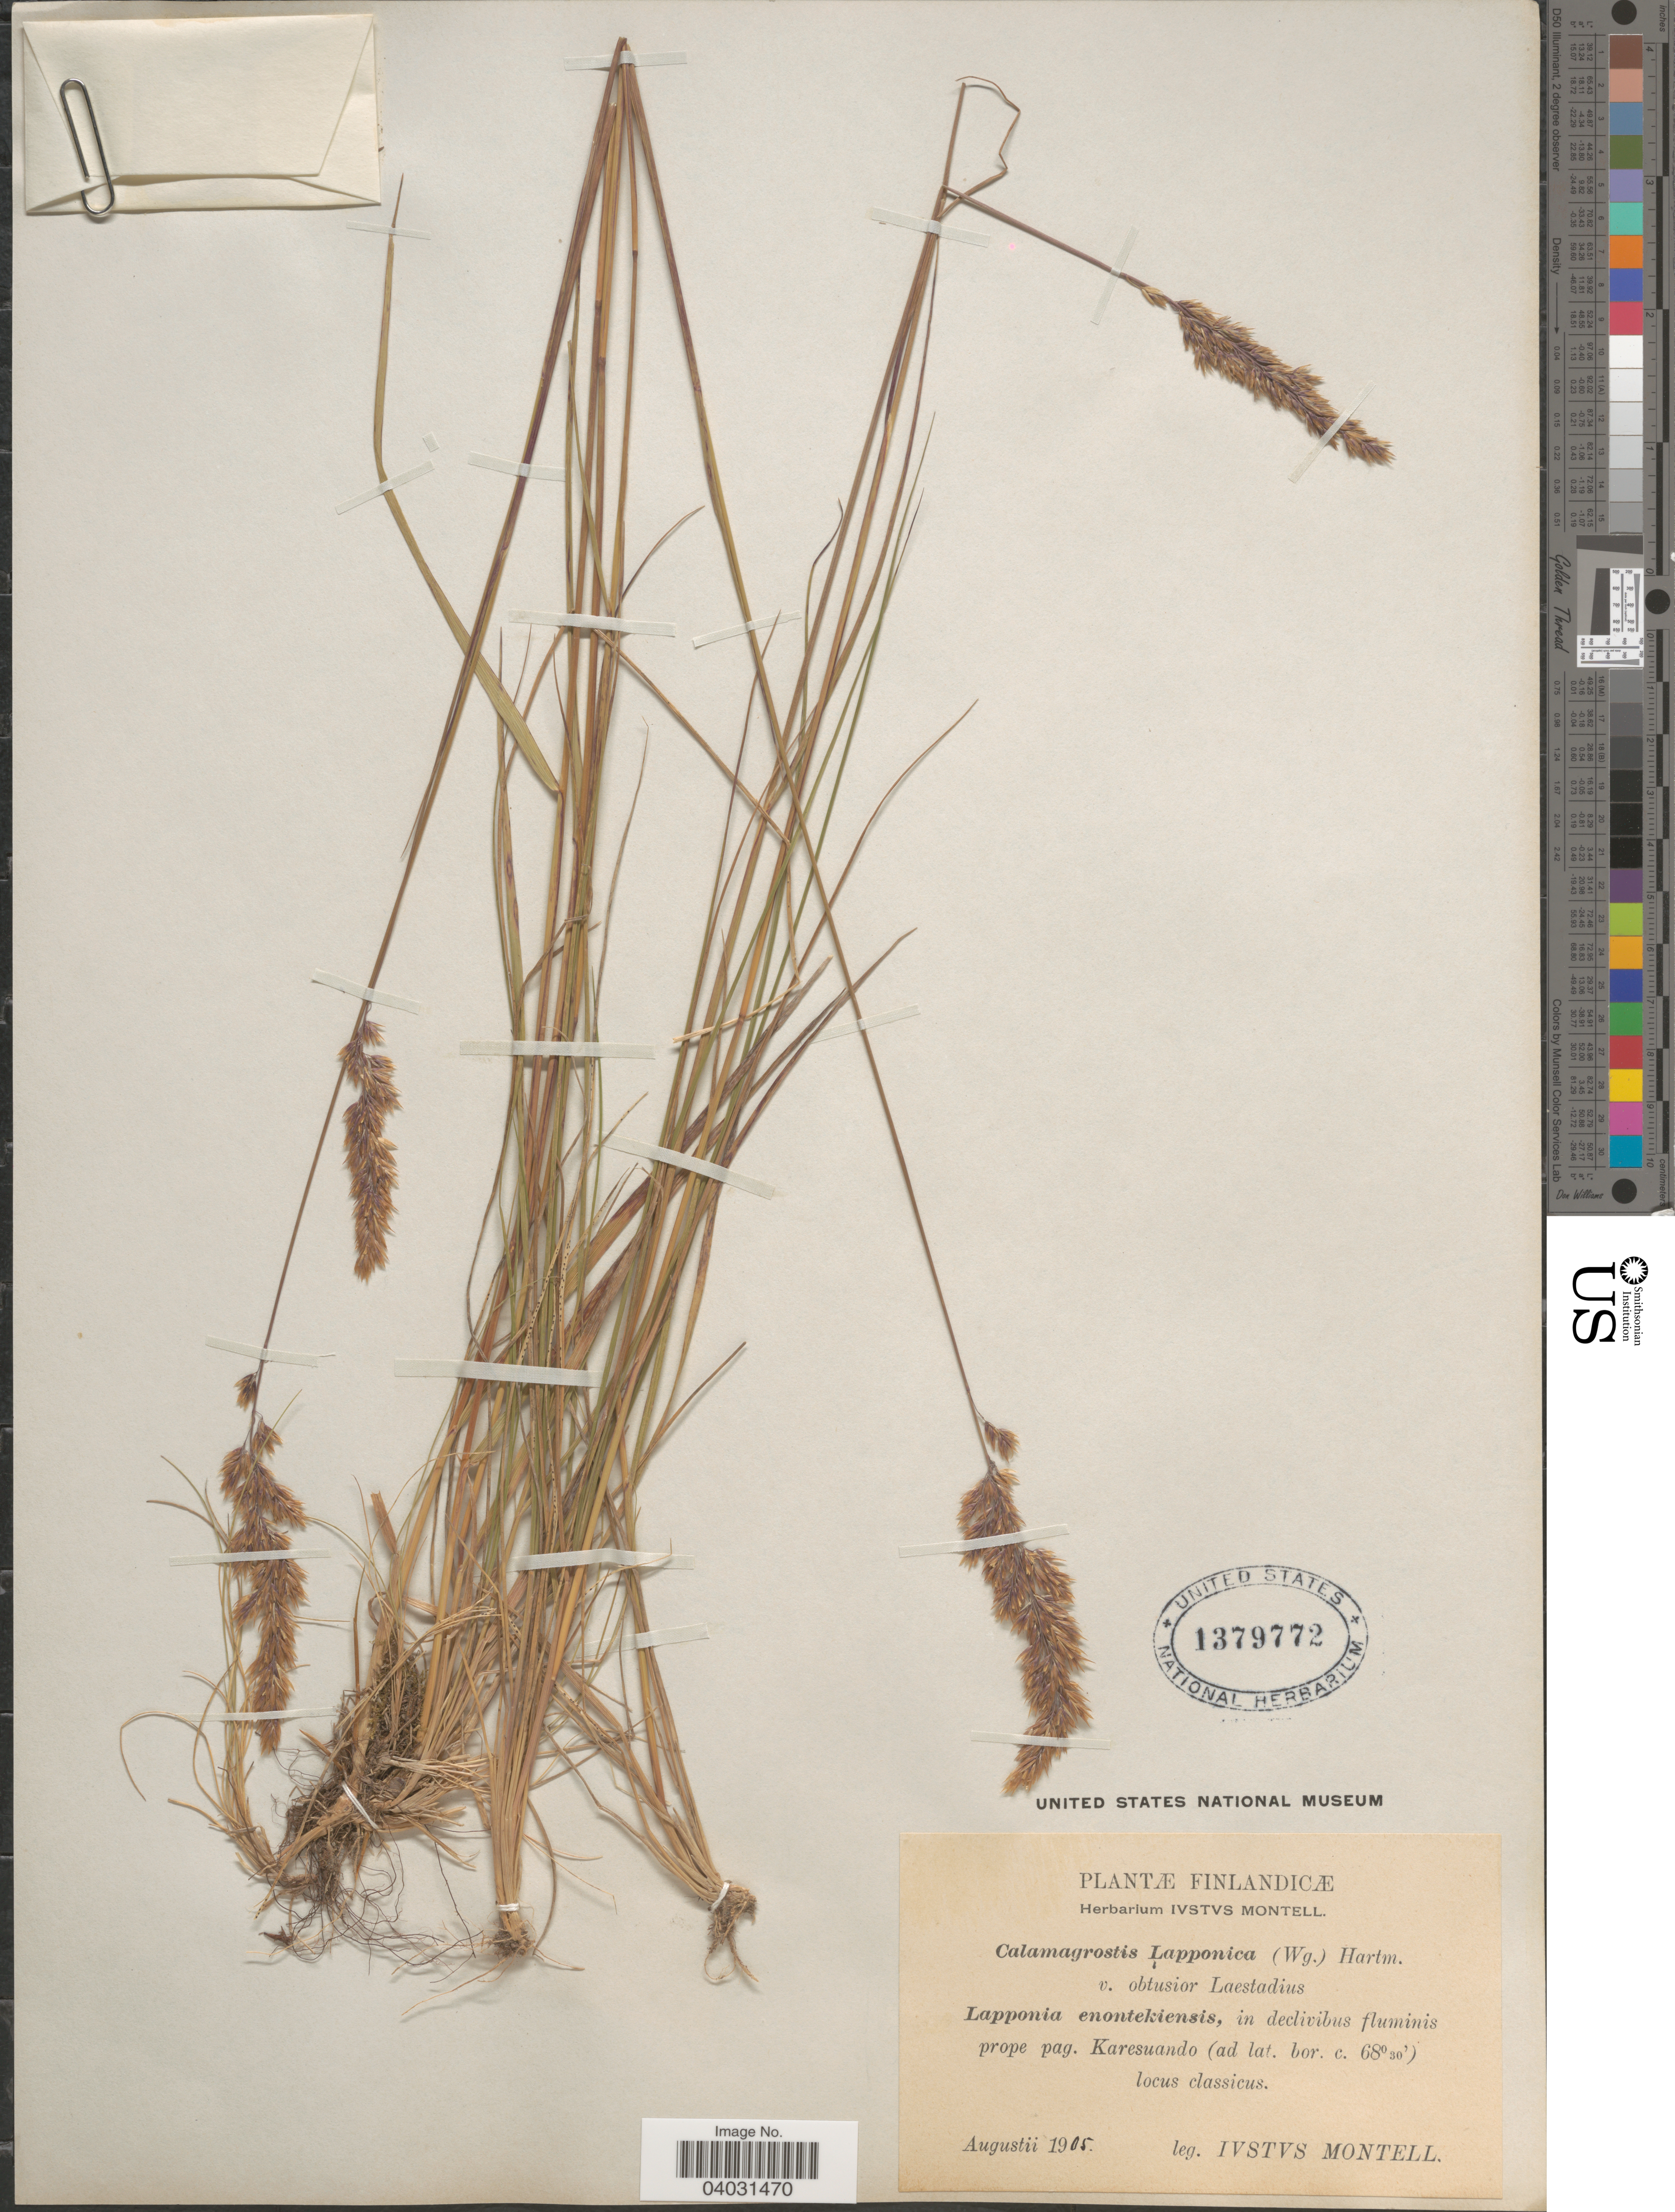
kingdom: Plantae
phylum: Tracheophyta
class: Liliopsida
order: Poales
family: Poaceae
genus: Calamagrostis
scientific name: Calamagrostis lapponica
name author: (Wahlenb.) Hartm.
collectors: I. Montell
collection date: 1905-08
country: Finland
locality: Finlandicæ. Lapponia enontekiensis, in declivibus fluminis prope pag. Karesuando locus classicus.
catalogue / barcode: US 1379772